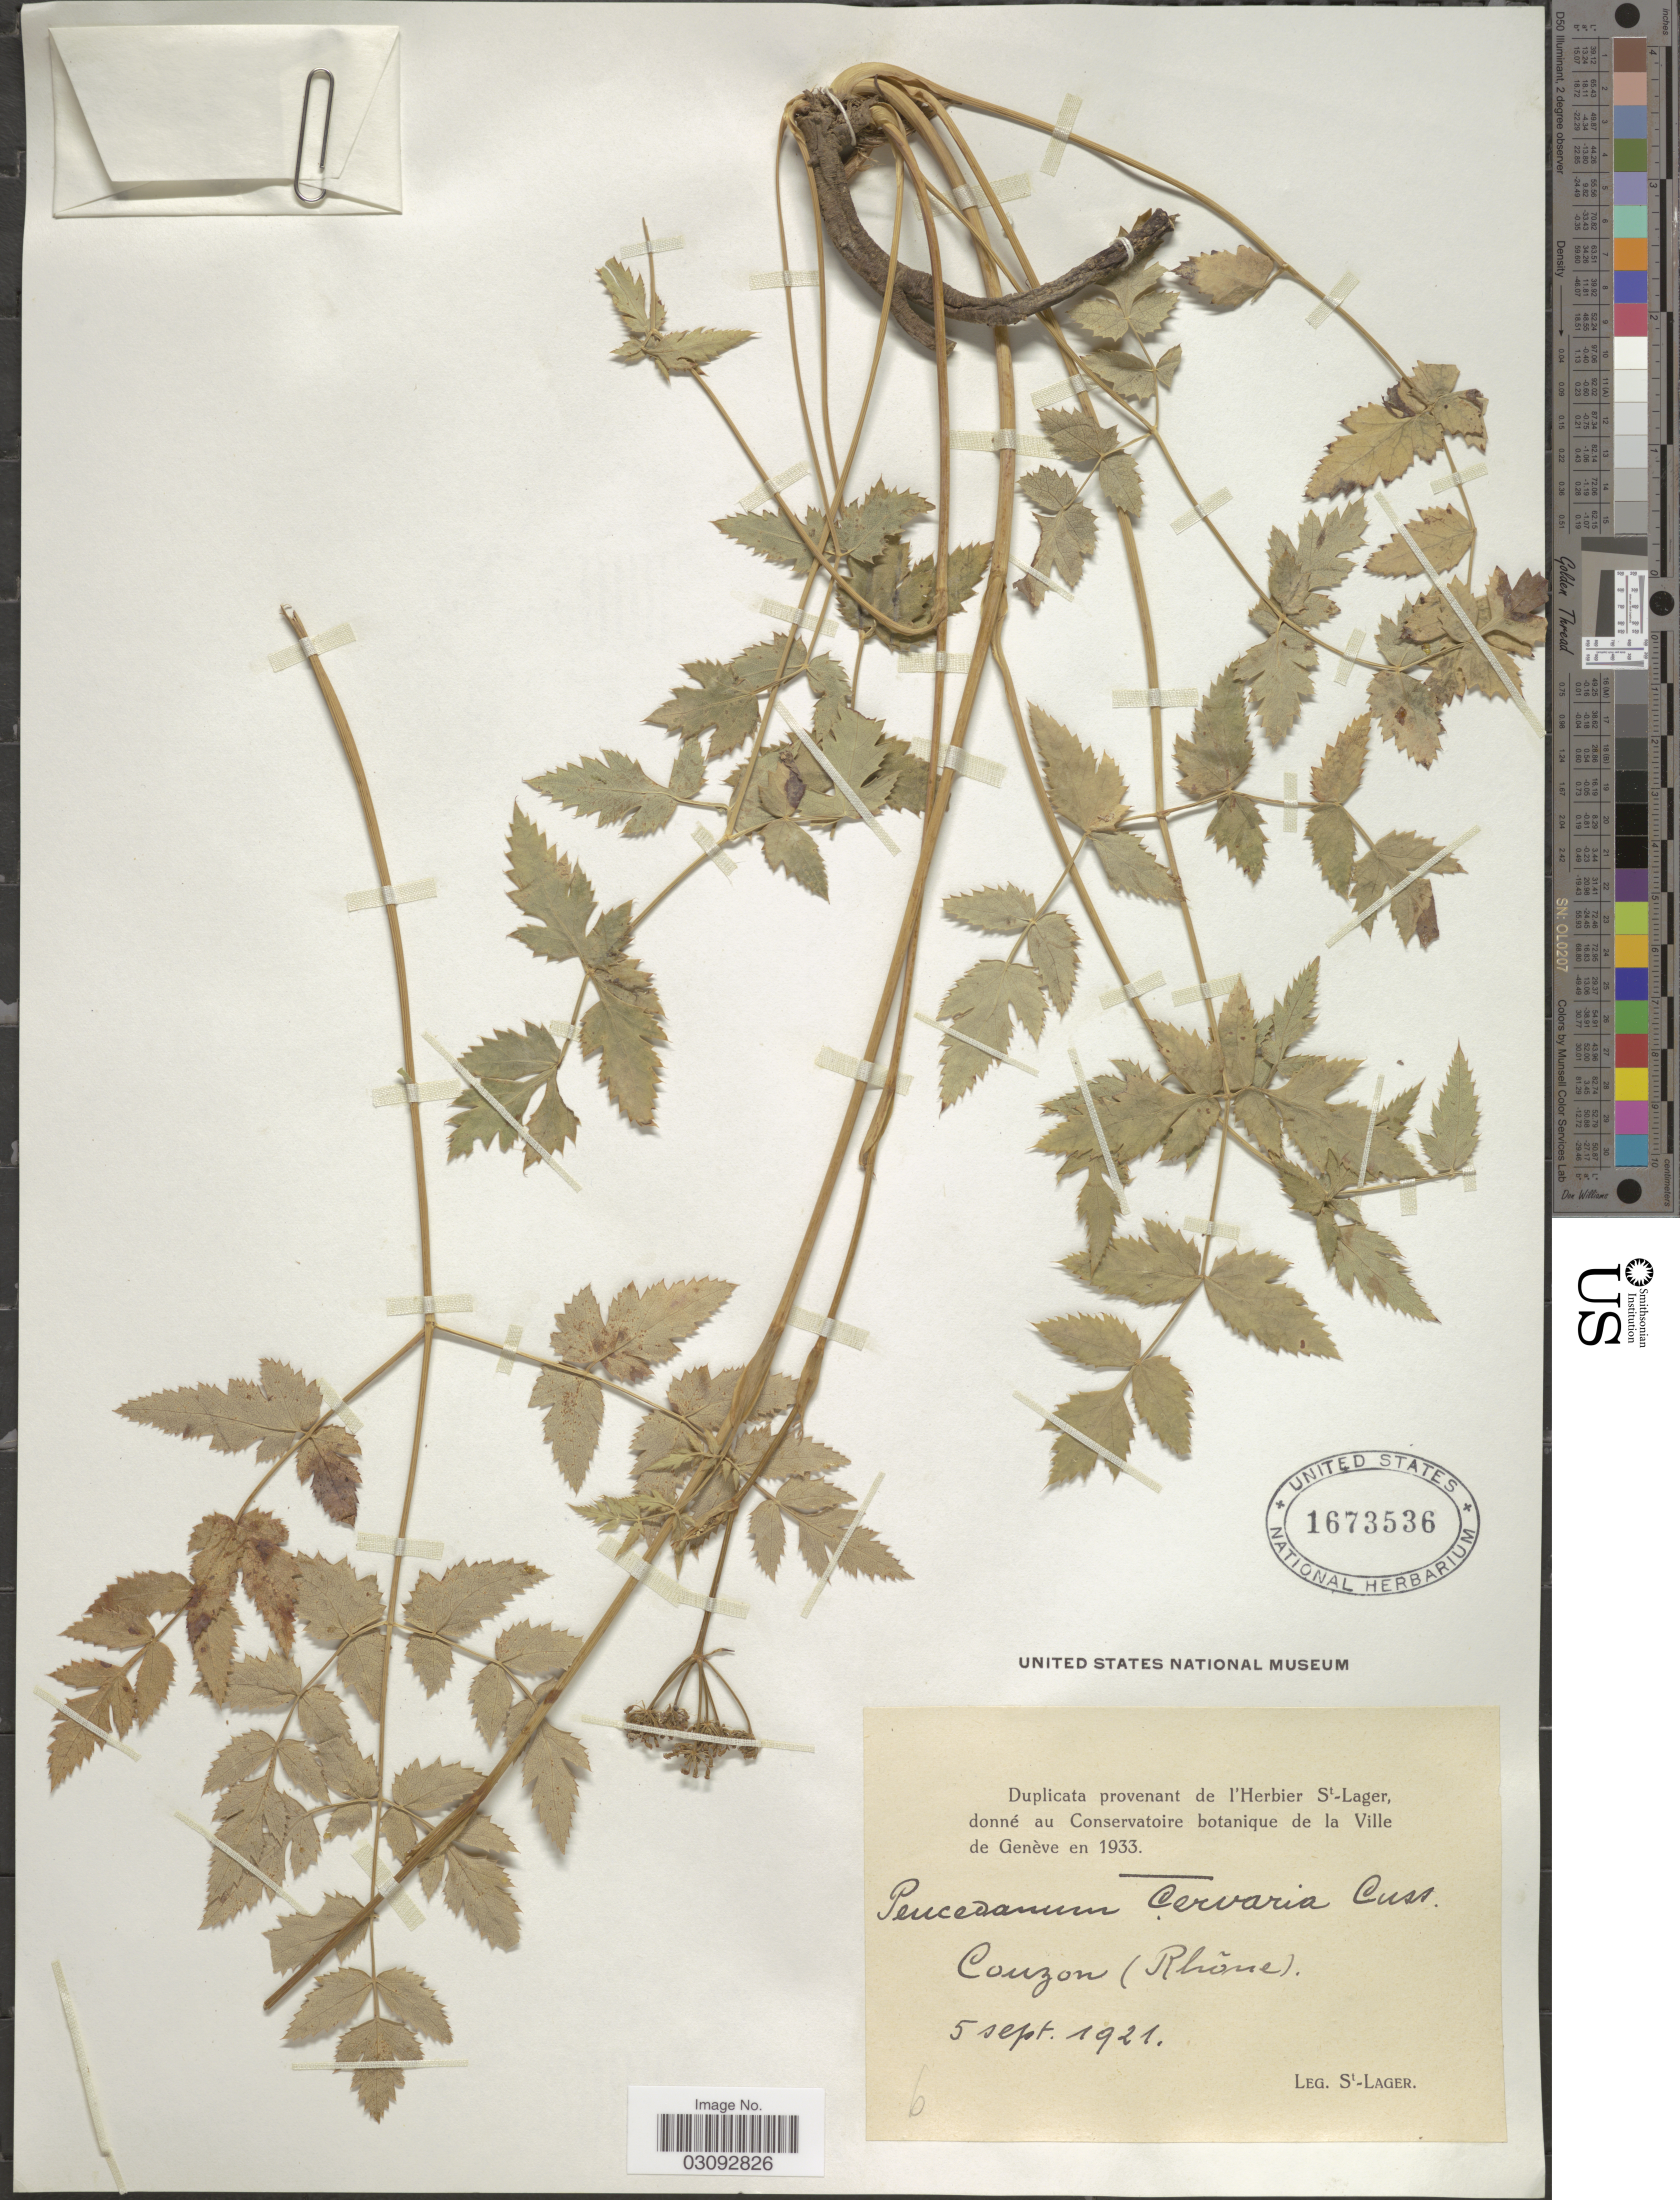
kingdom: Plantae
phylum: Tracheophyta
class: Magnoliopsida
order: Apiales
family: Apiaceae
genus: Peucedanum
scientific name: Peucedanum cervaria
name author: (L.) Cusson ex Lapeyr.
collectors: -. St. Lager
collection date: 1921-09-05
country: France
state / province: Auvergne-Rhône-Alpes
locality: Couzon (Rhõne).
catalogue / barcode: US 1673536